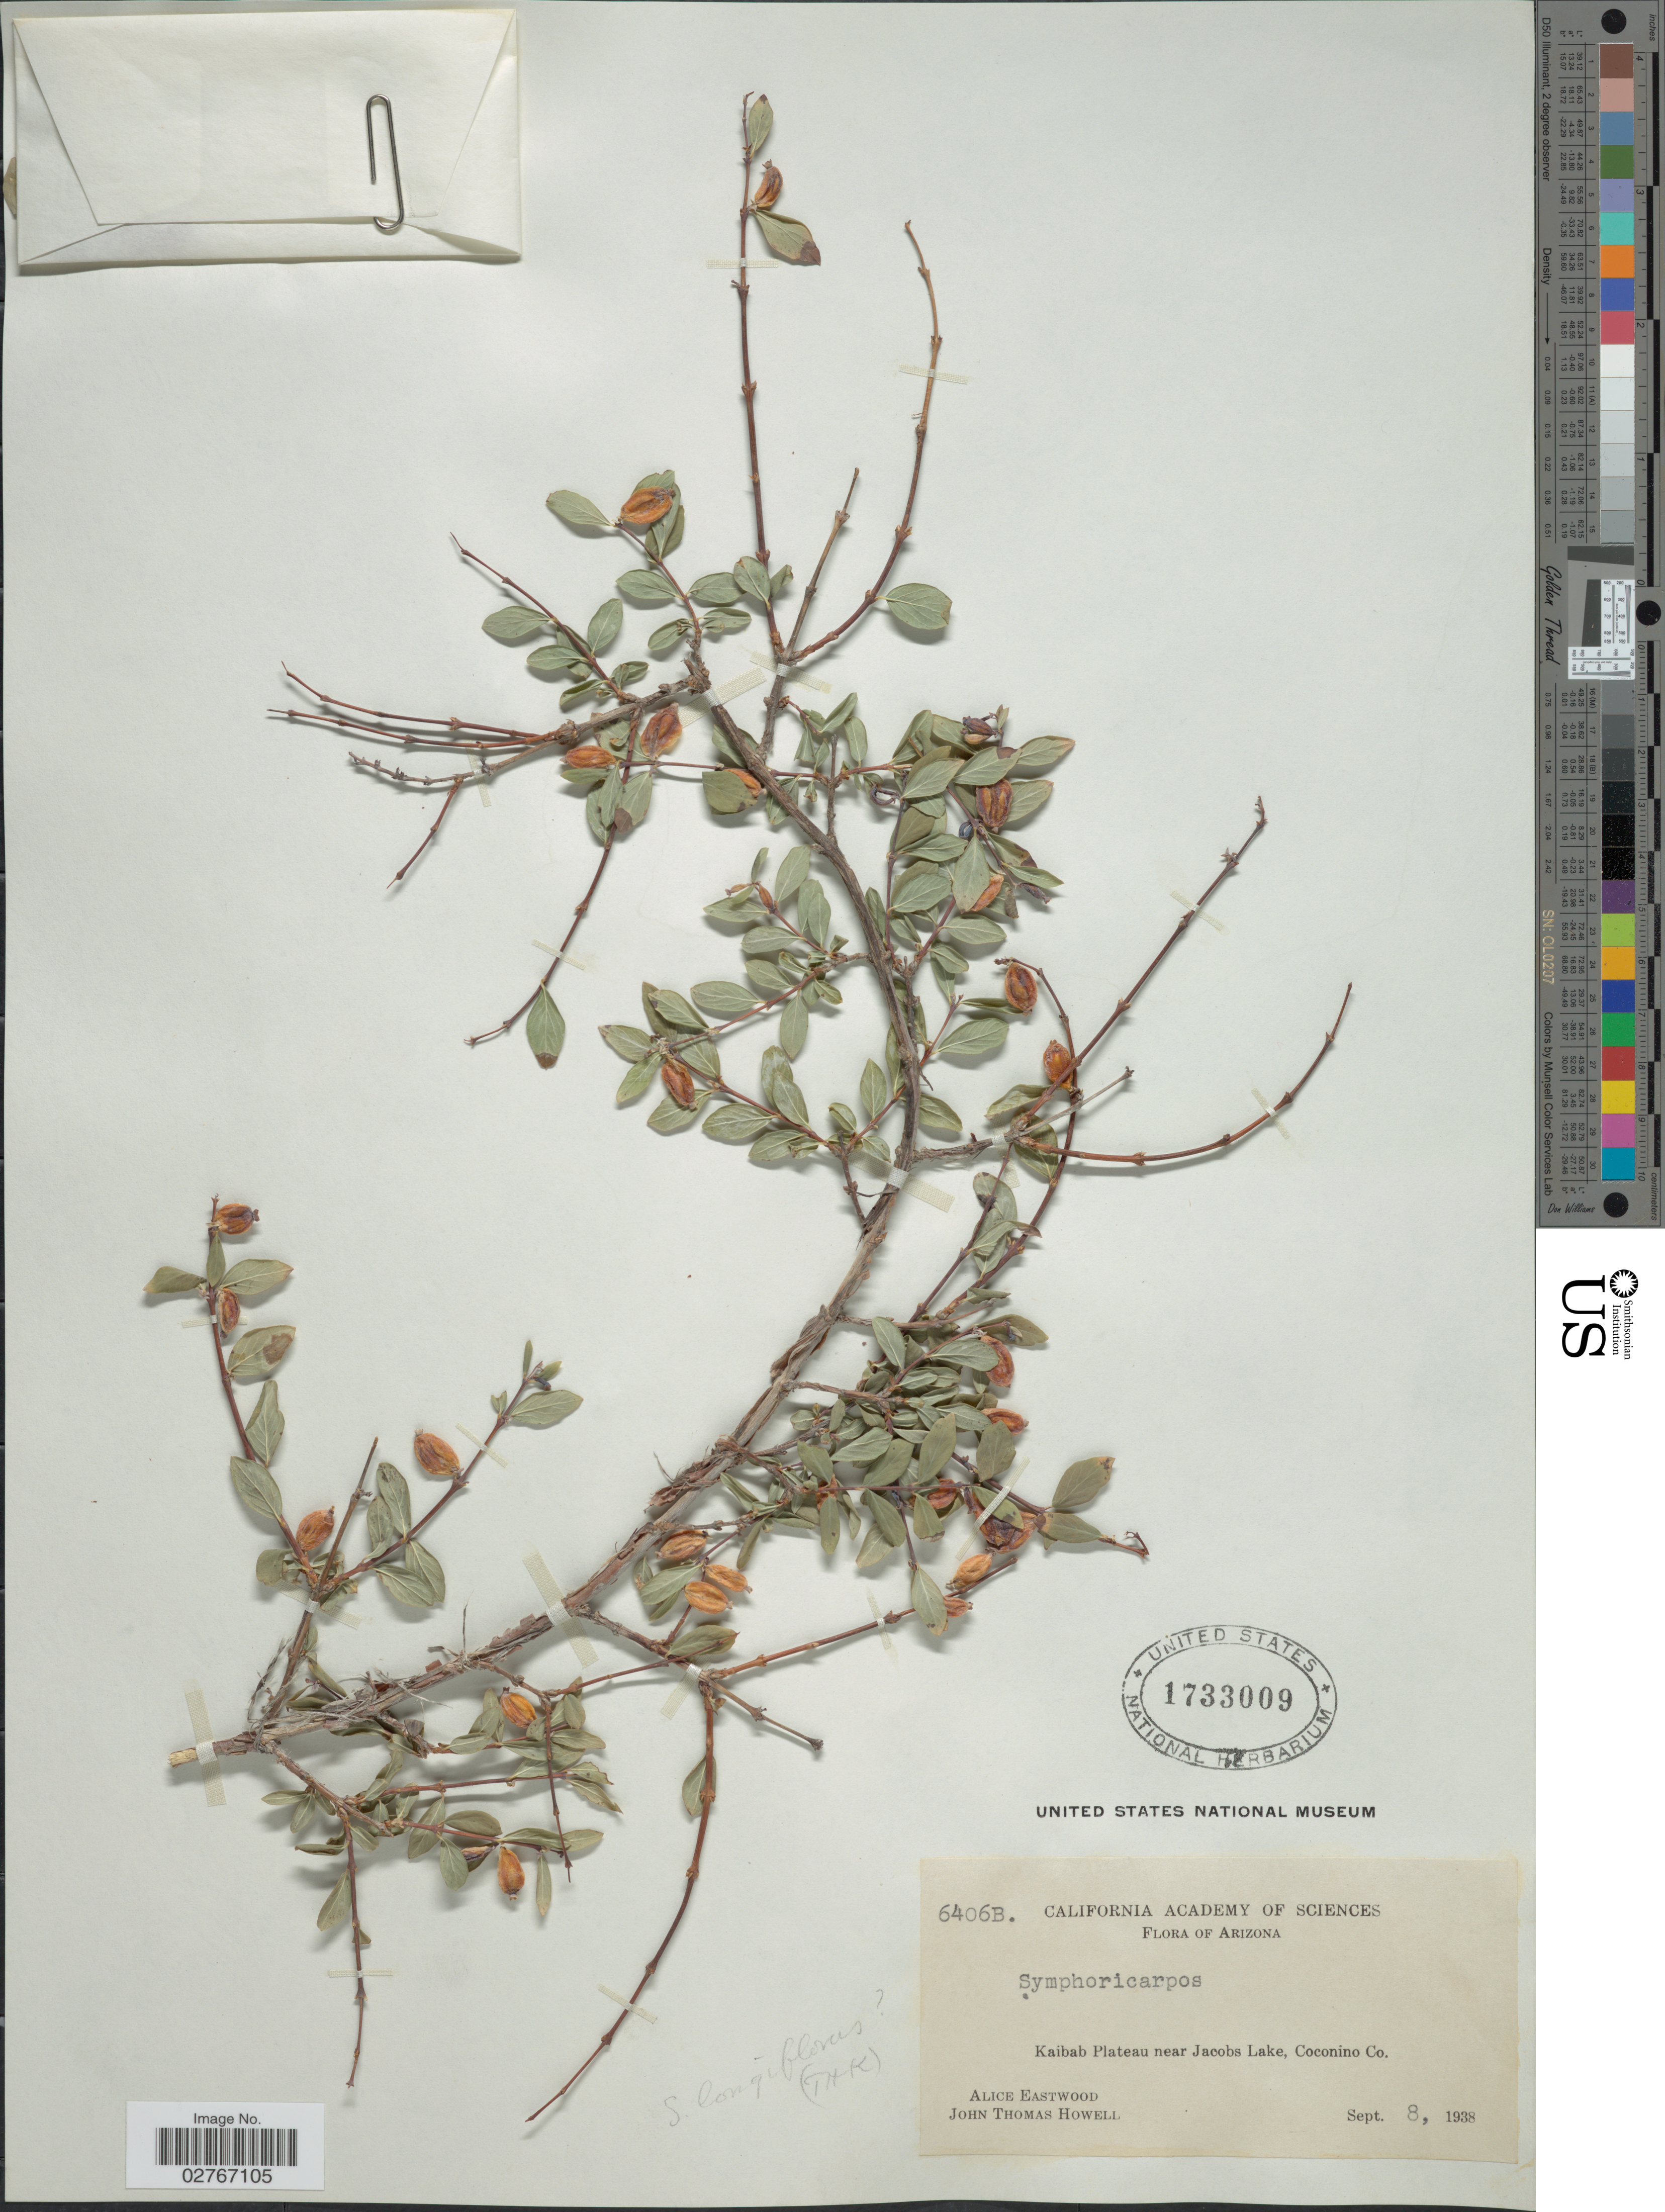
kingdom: Plantae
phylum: Tracheophyta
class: Magnoliopsida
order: Dipsacales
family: Caprifoliaceae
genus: Symphoricarpos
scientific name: Symphoricarpos longiflorus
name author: A. Gray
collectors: A. Eastwood & J. T. Howell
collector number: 6406B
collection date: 1938-09-08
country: United States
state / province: Arizona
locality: Kaibab Plateau near Jacobs Lake, Coconino Co.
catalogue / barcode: US 1733009